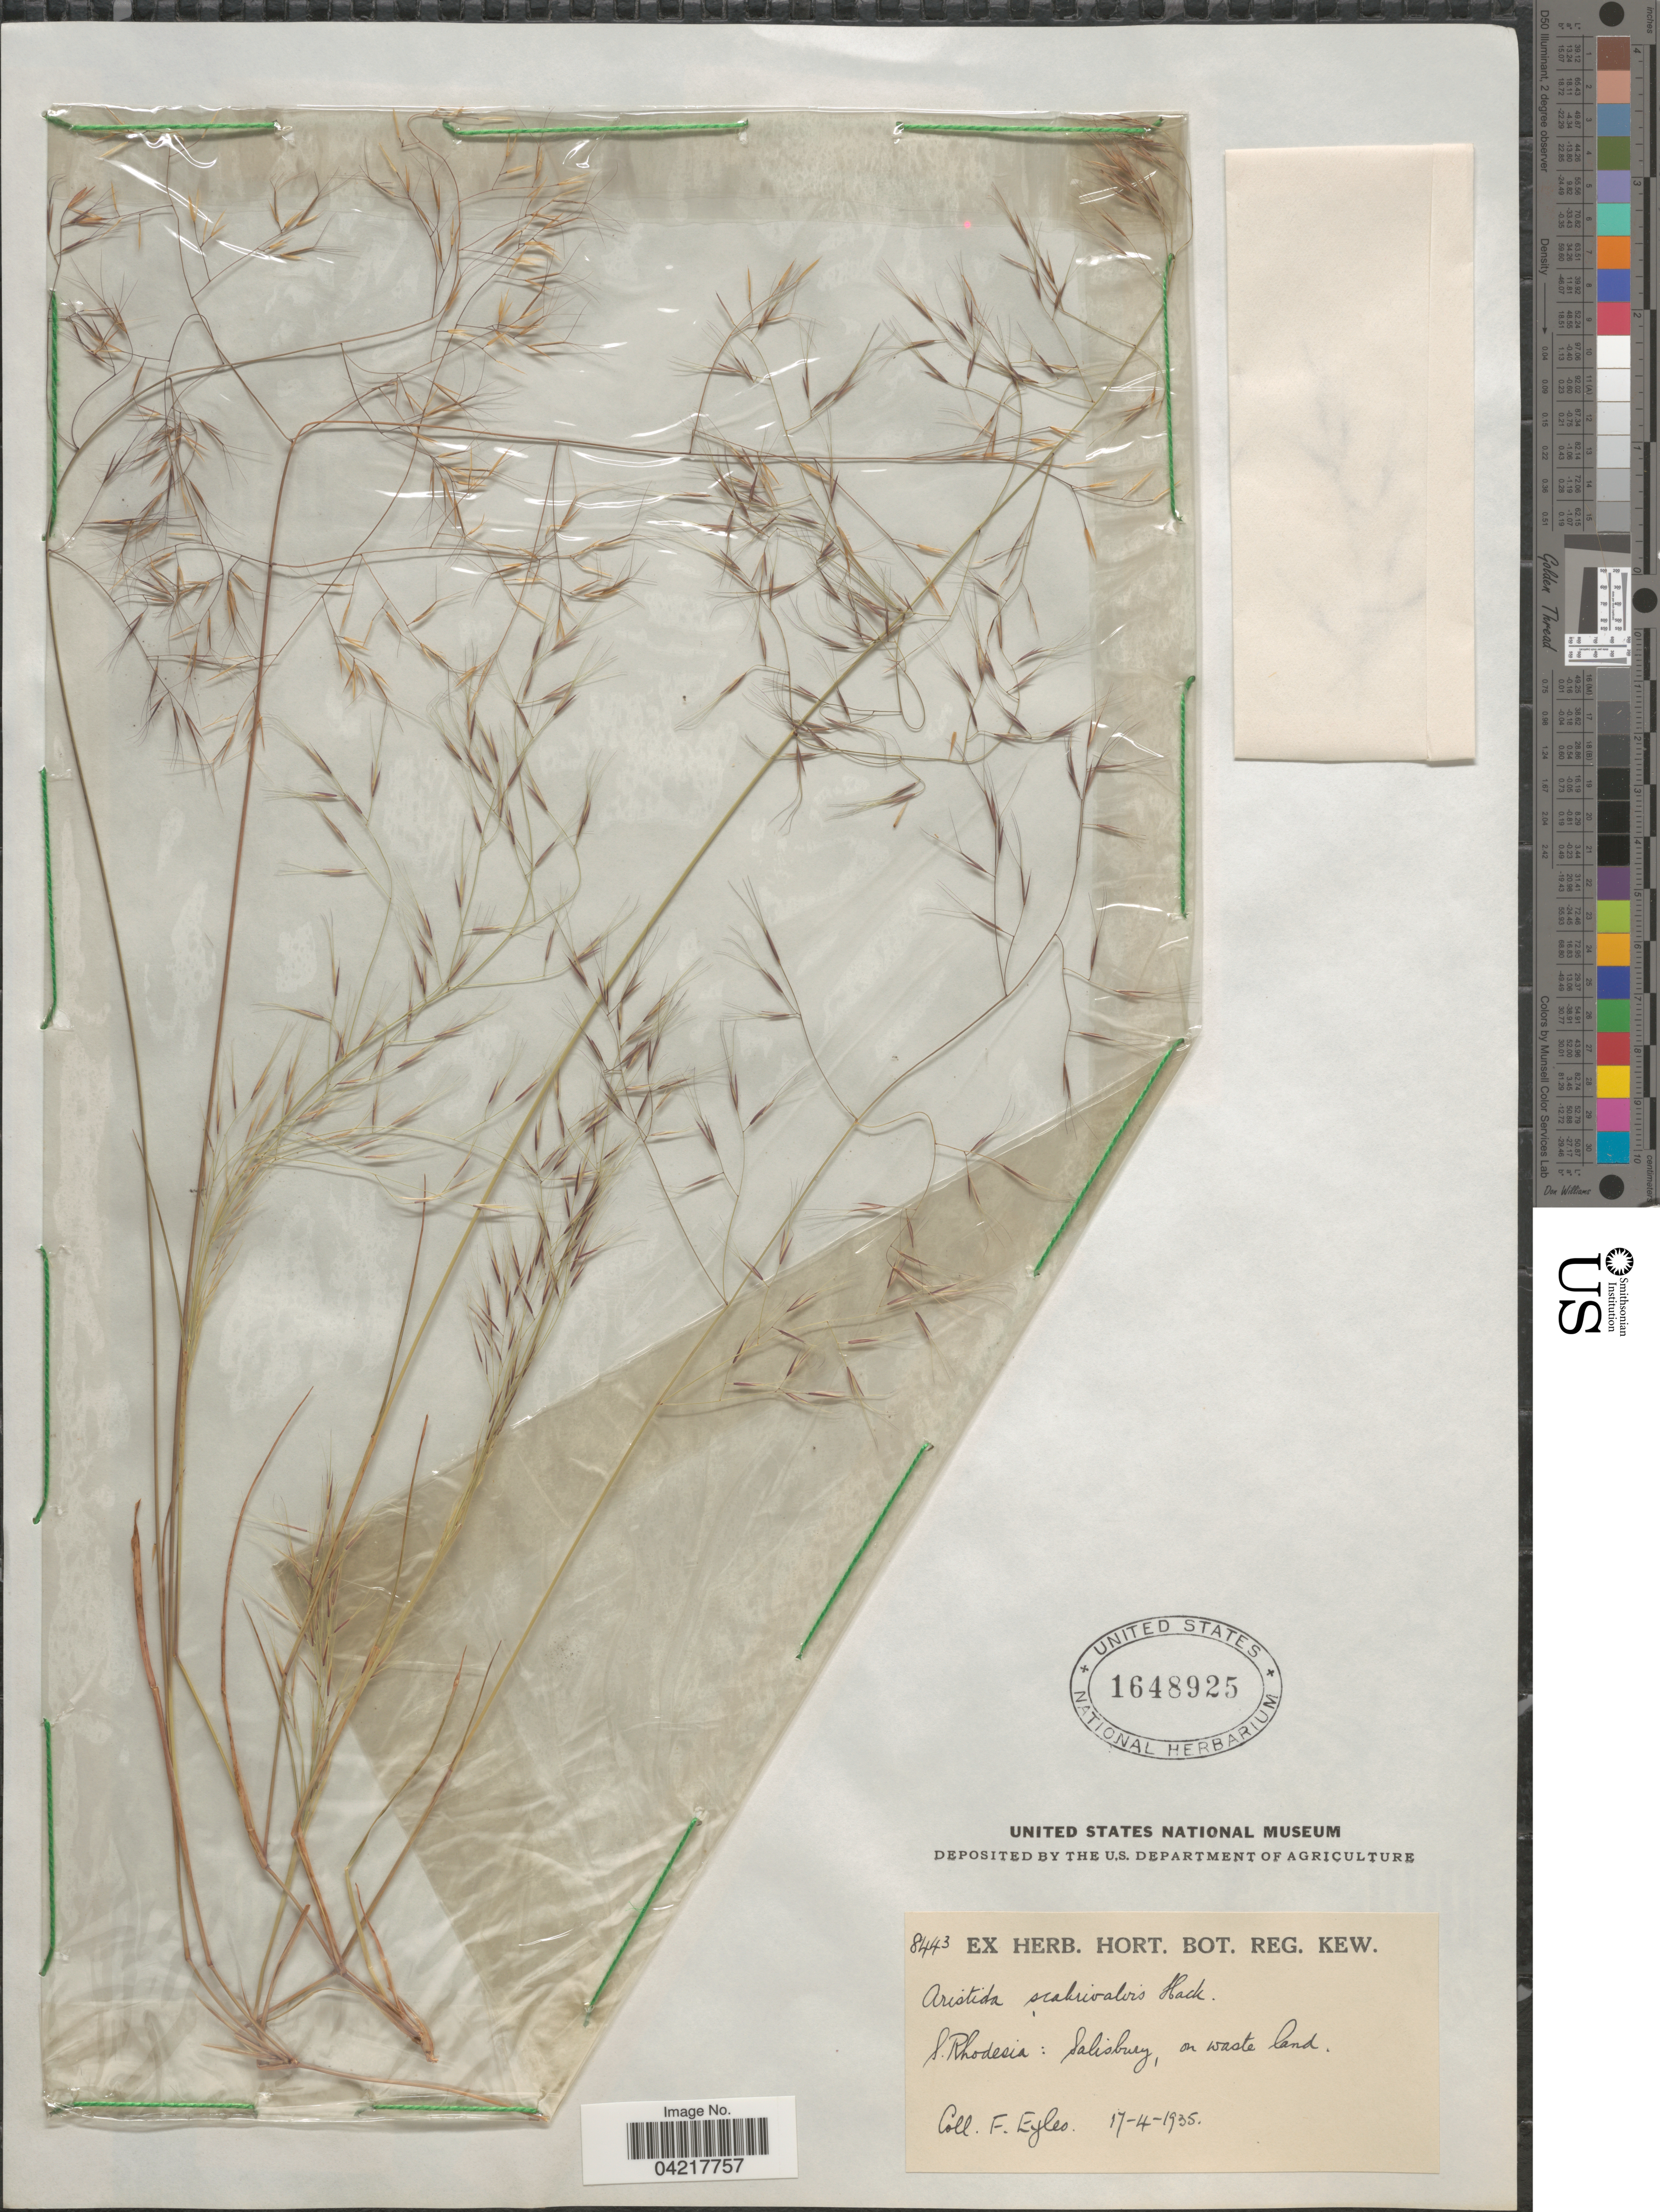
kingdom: Plantae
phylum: Tracheophyta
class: Liliopsida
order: Poales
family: Poaceae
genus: Aristida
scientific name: Aristida scabrivalvis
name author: Hack.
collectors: F. Eyles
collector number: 8443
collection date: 1935-04-17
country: Zimbabwe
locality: S. Rhodesia: Salisbury, on waste land.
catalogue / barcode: US 1648925